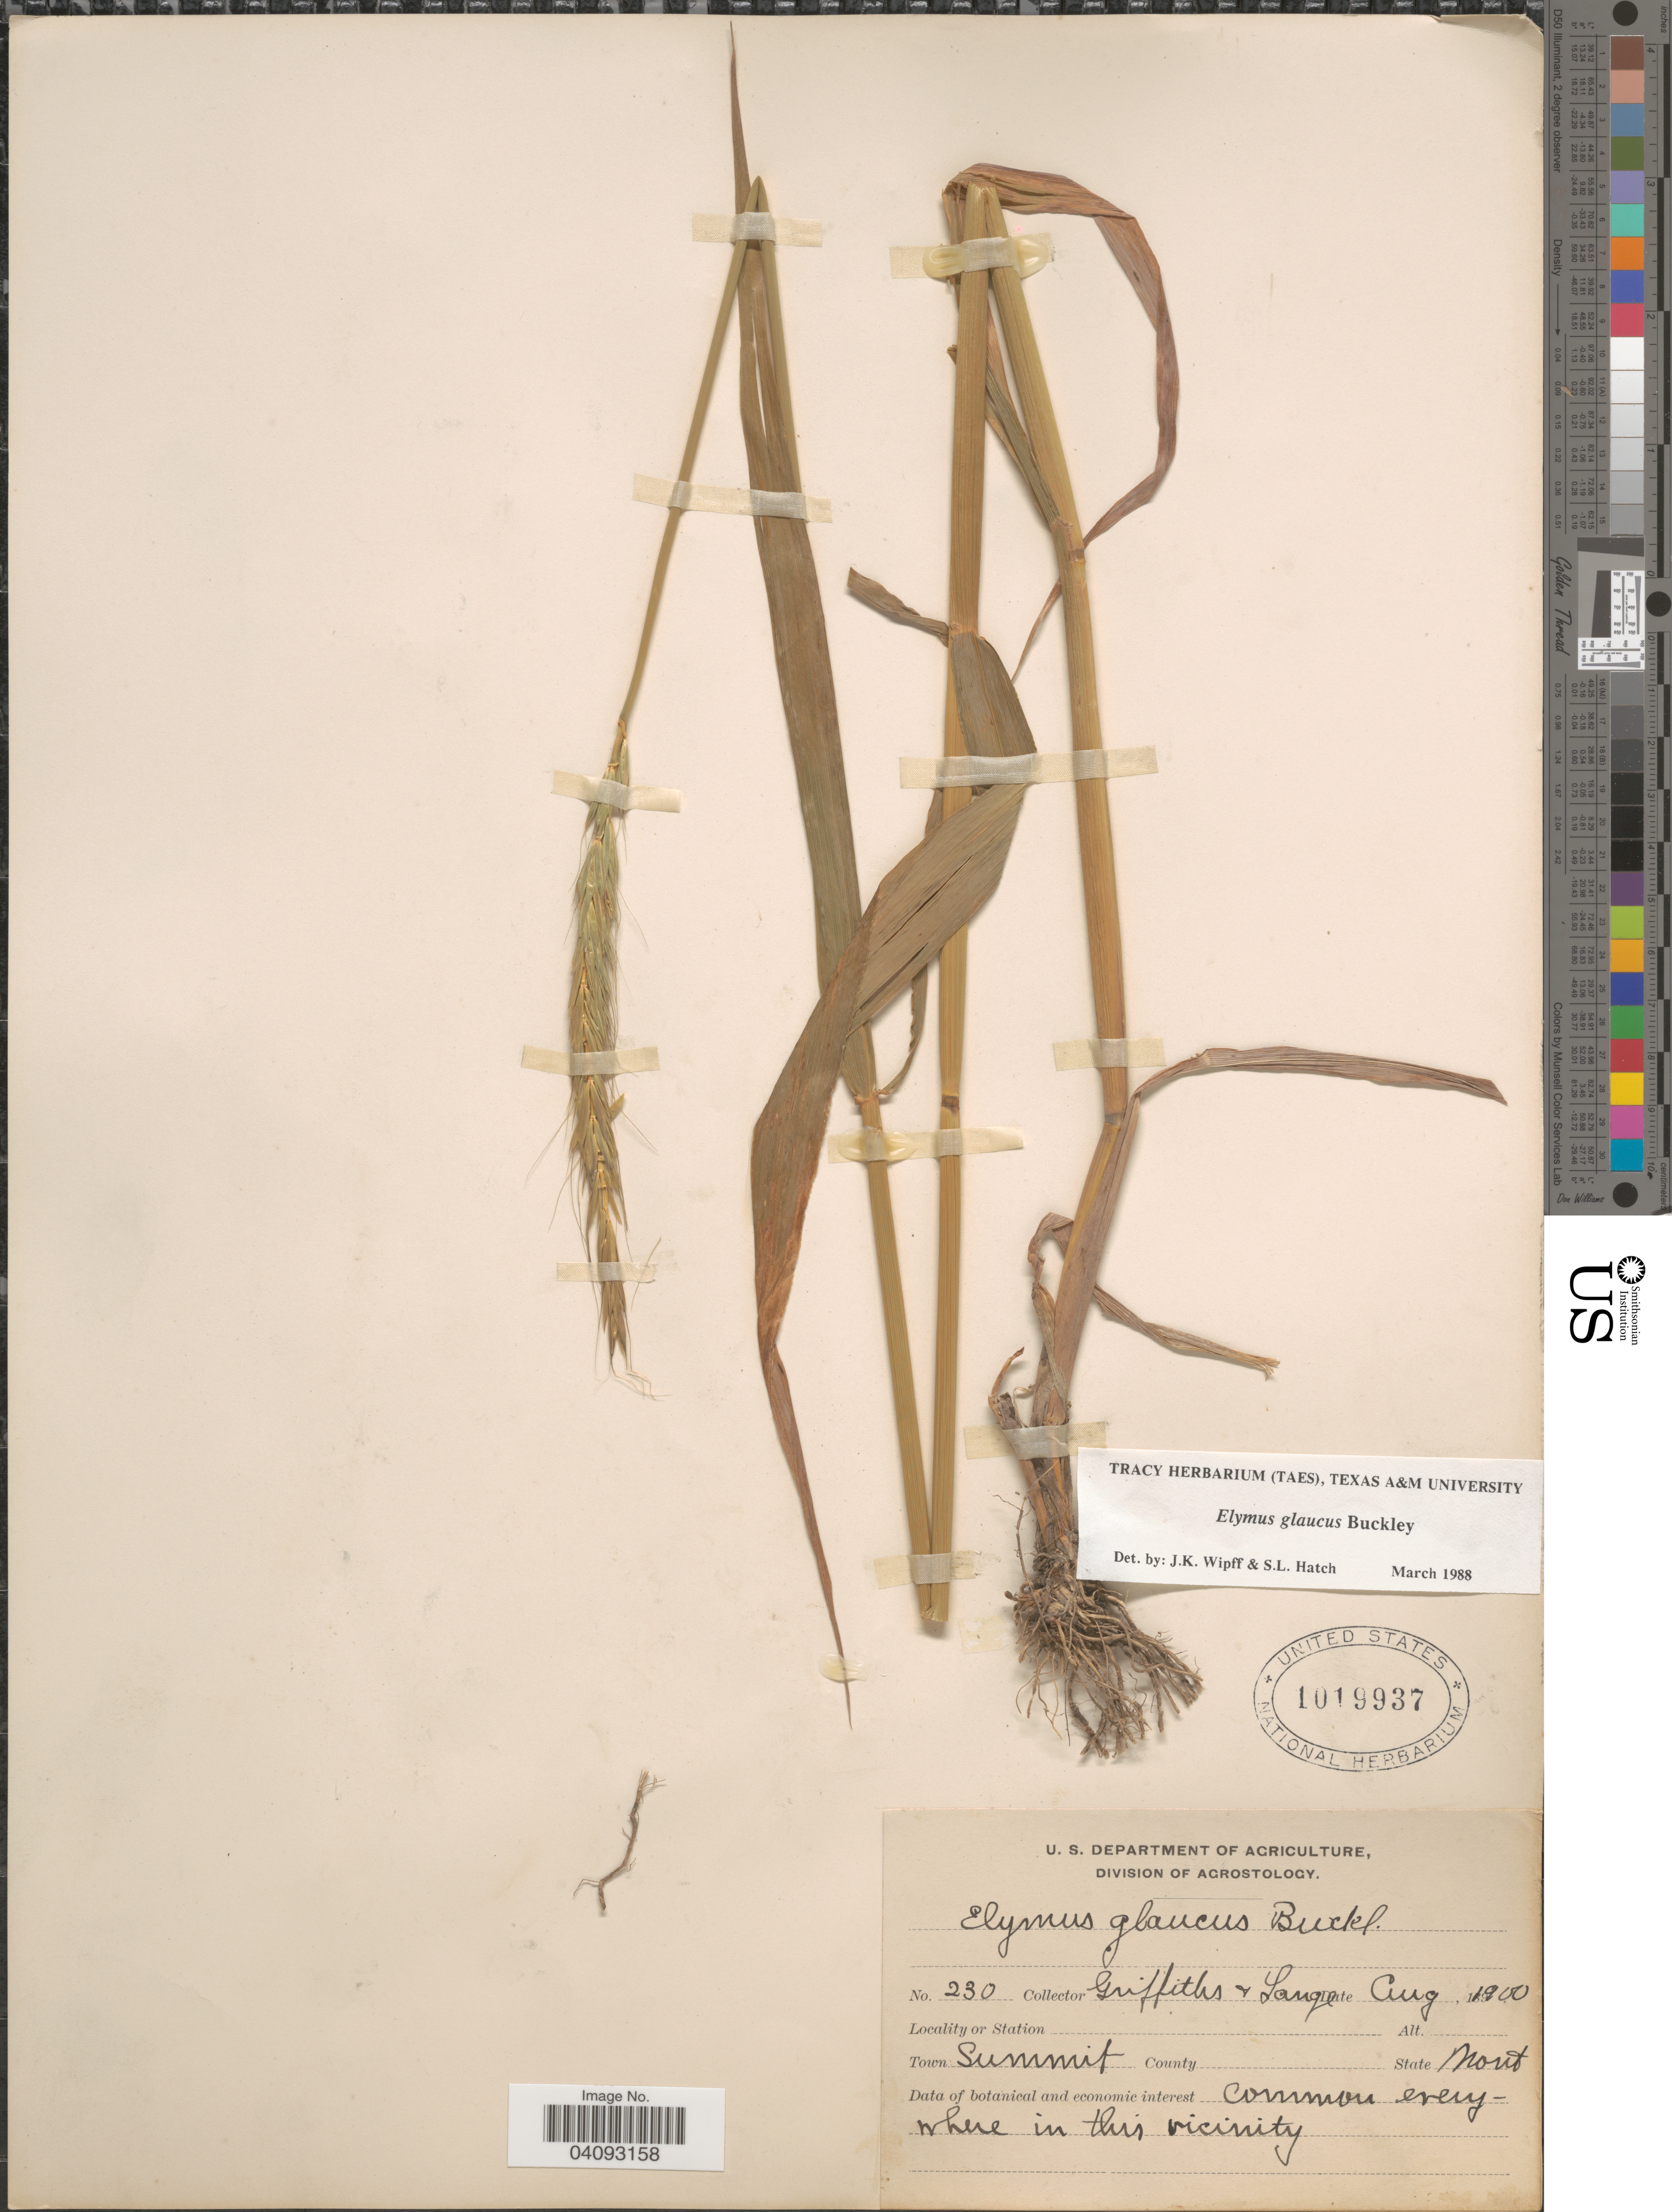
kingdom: Plantae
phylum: Tracheophyta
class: Liliopsida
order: Poales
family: Poaceae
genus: Elymus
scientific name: Elymus glaucus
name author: Buckley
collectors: -- Griffiths & -- Lange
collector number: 230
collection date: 1900-08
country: United States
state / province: Montana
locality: Town Summit. Common everywhere in this vicinity.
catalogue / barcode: US 1019937